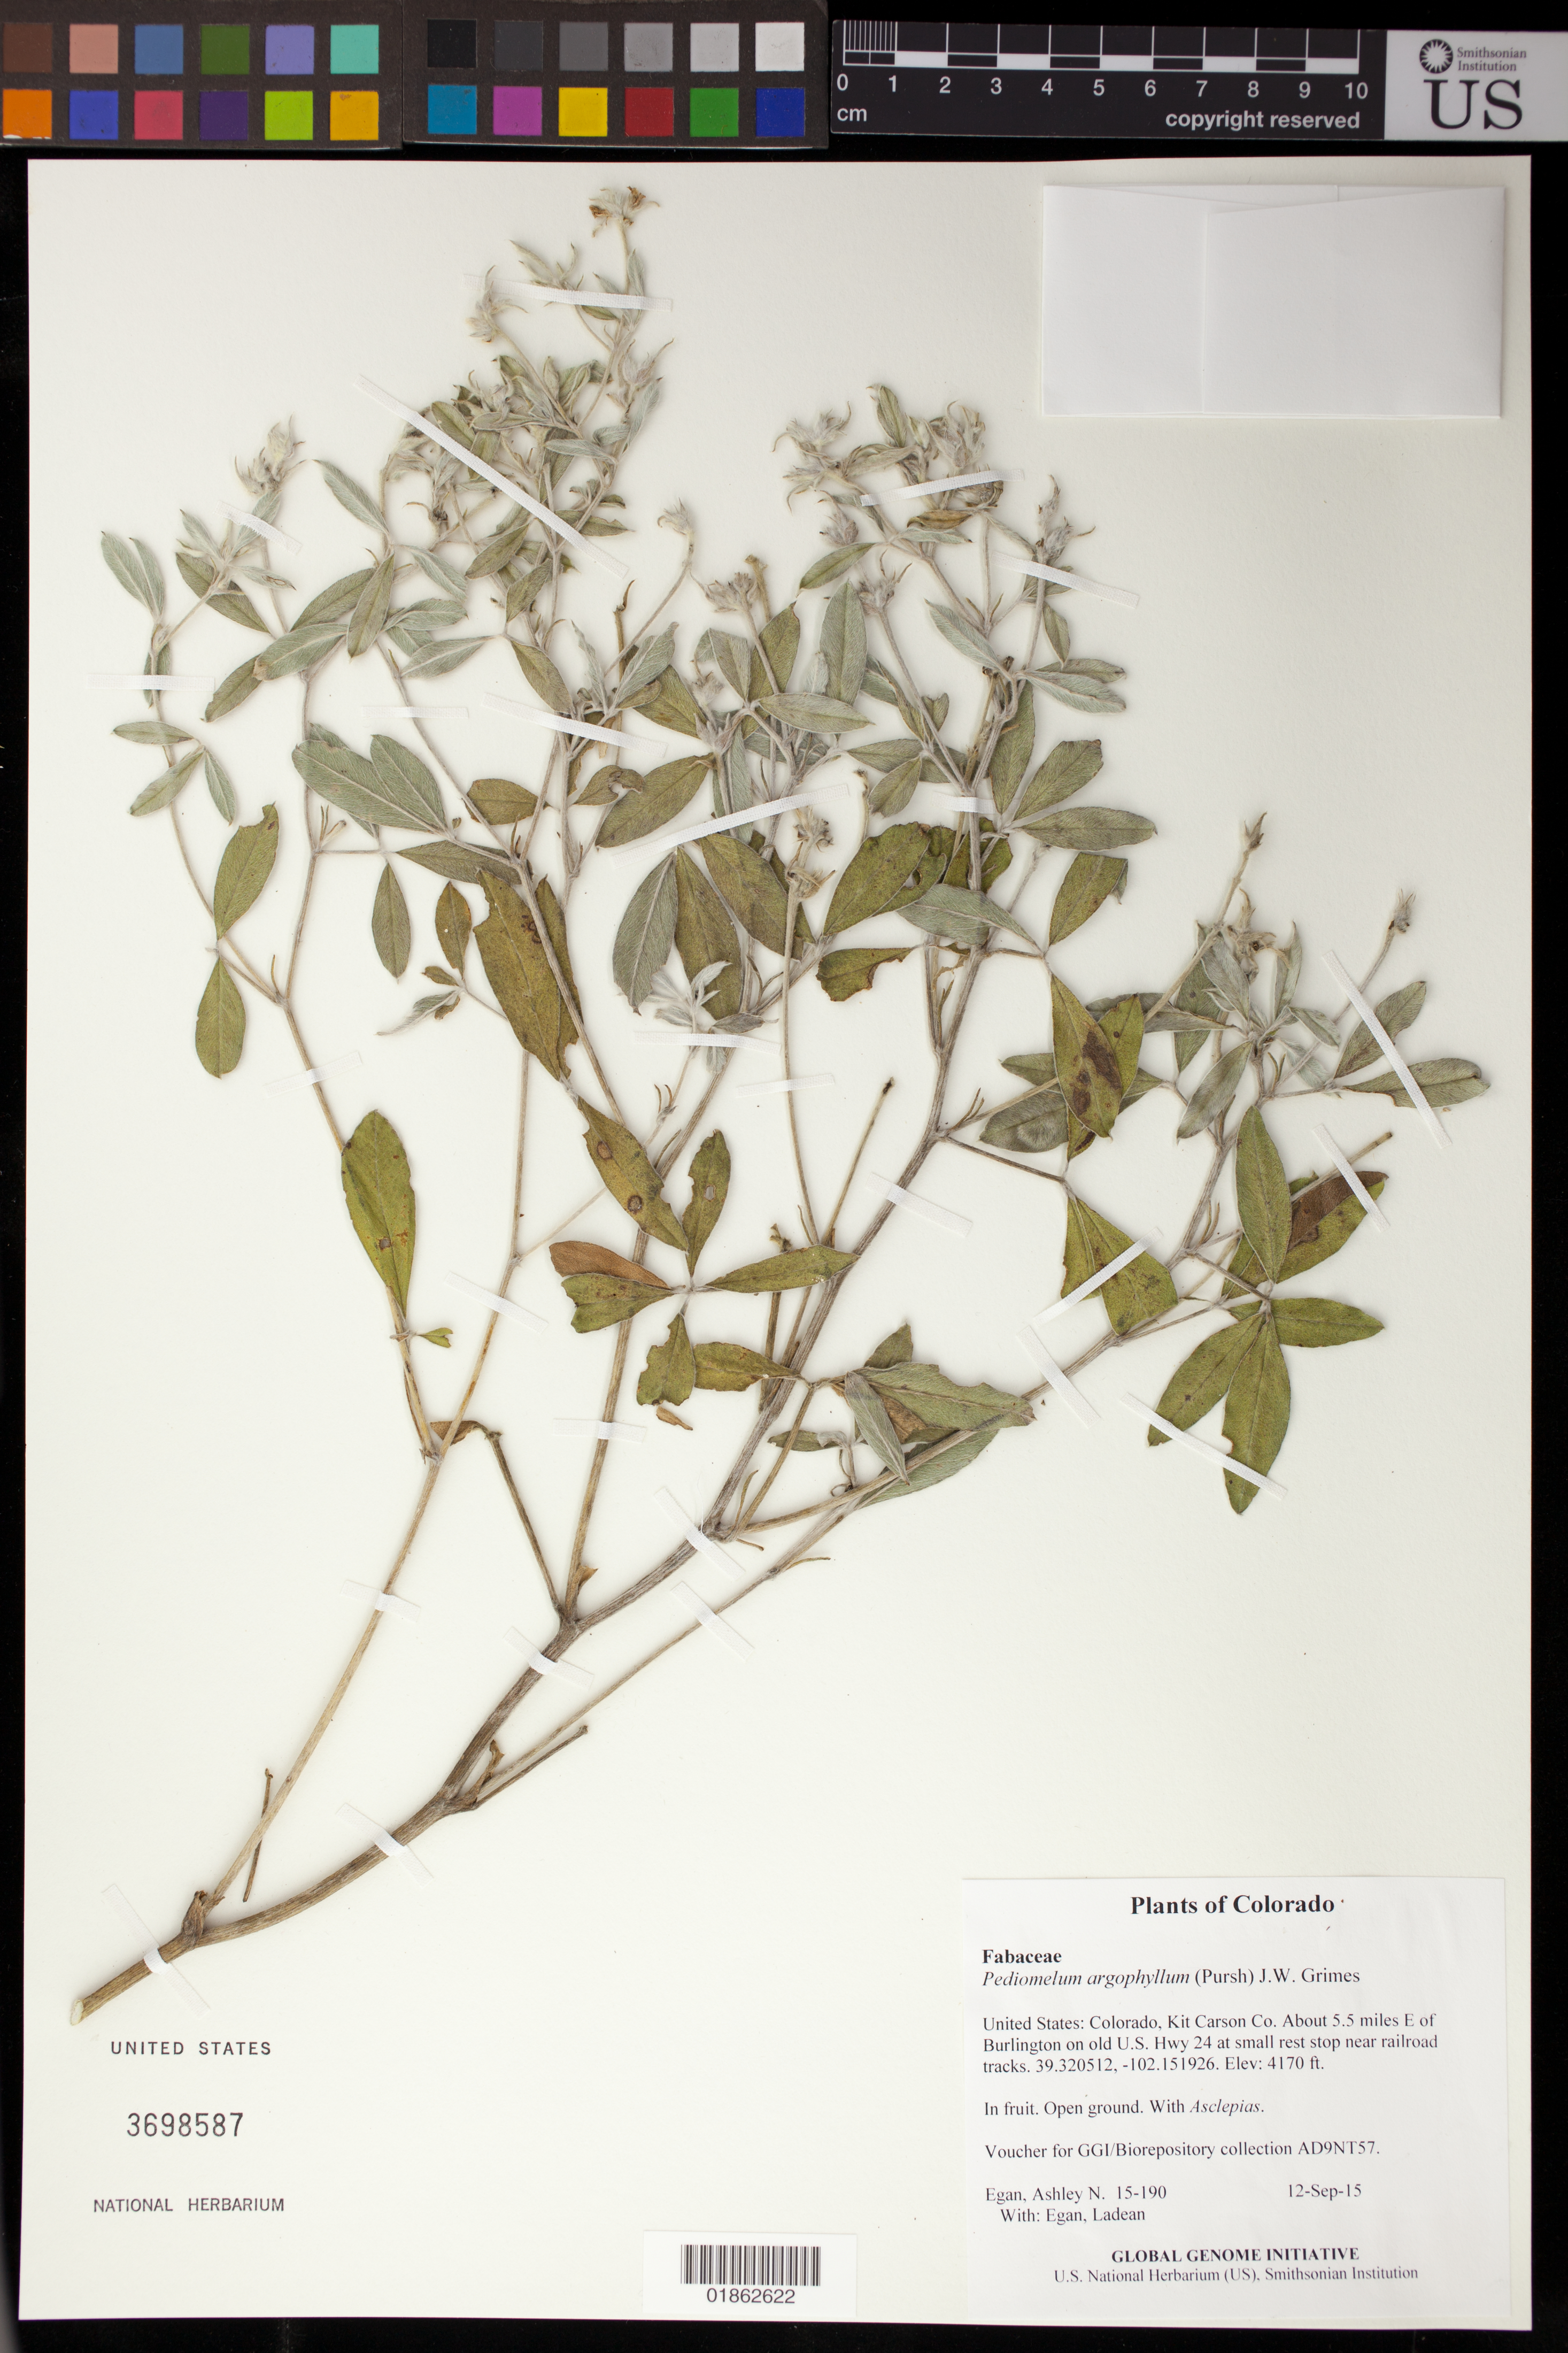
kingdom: Plantae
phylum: Tracheophyta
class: Magnoliopsida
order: Fabales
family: Fabaceae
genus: Pediomelum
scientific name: Pediomelum argophyllum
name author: (Pursh) J.W. Grimes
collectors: A. N. Egan & L. Egan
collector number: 15-190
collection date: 2015-09-12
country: United States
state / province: Colorado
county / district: Kit Carson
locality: About 5.5 miles E of Burlington on old U.S. Hwy 24 at small rest stop near railroad tracks.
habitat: Open ground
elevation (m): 1271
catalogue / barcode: US 3698587